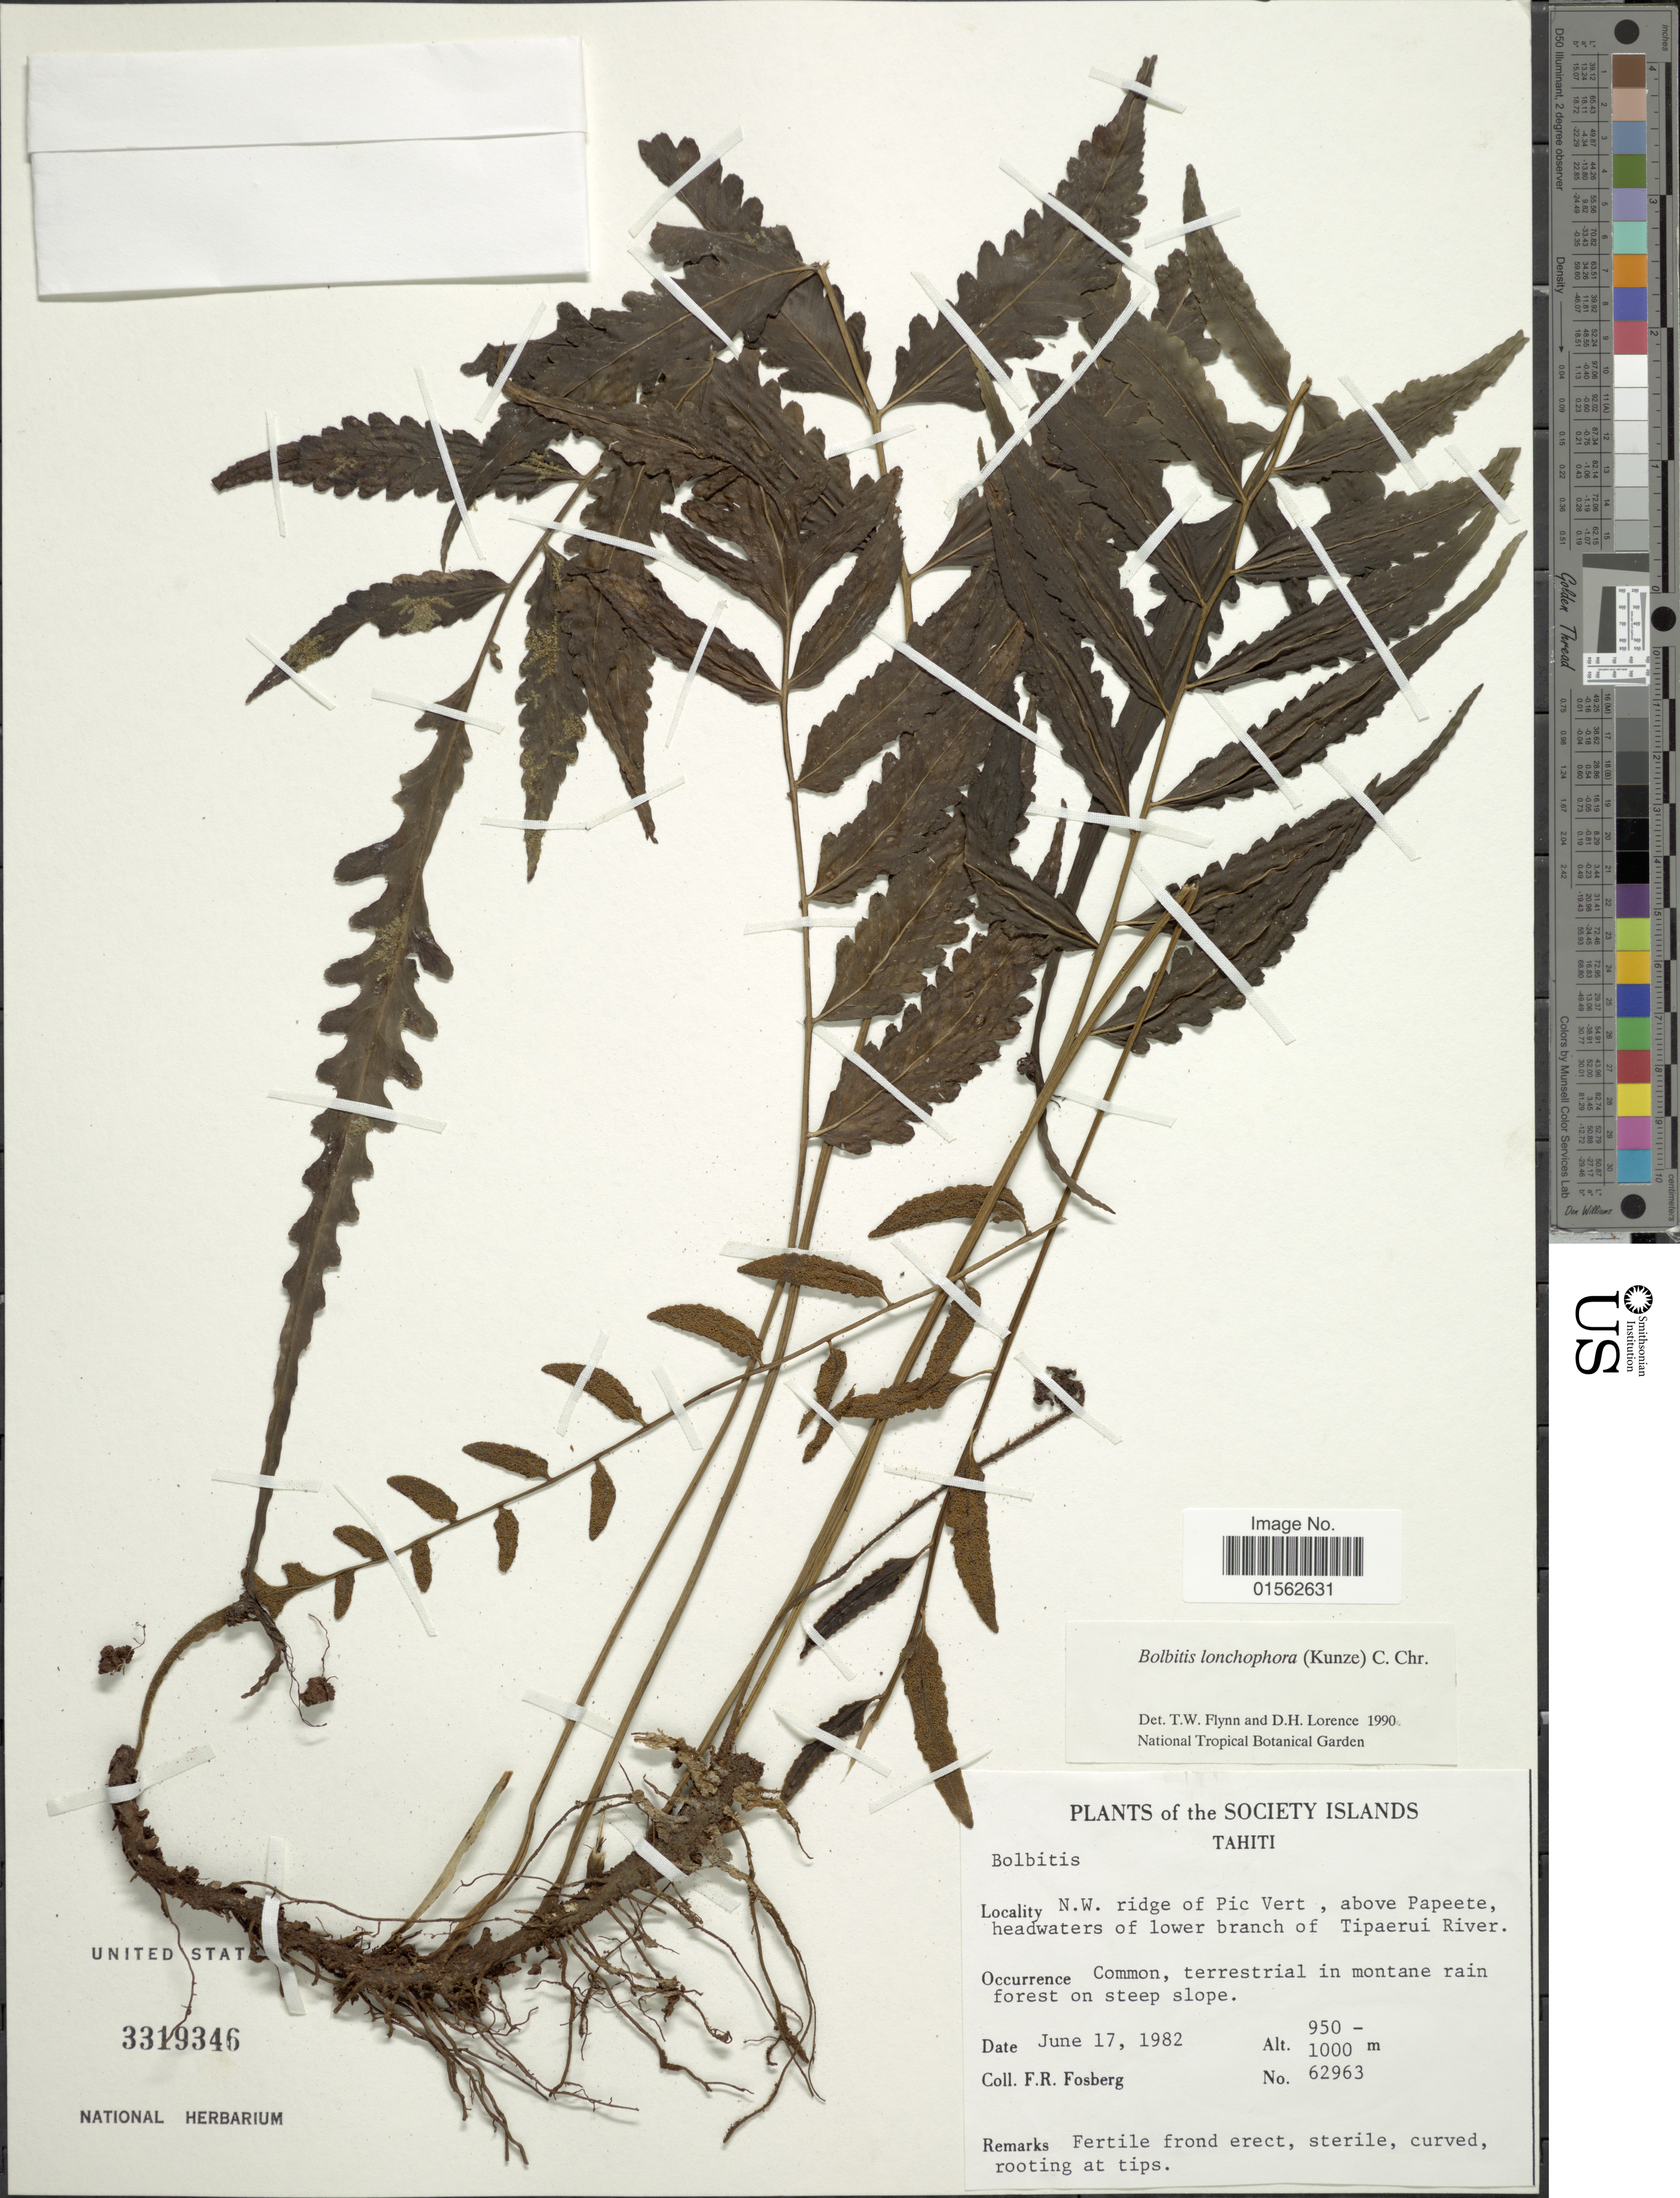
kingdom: Plantae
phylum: Tracheophyta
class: Polypodiopsida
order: Polypodiales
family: Dryopteridaceae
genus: Bolbitis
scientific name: Bolbitis lonchophora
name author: (Fée) C. Chr.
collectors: F. R. Fosberg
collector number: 62963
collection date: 1982-06-17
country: French Polynesia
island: Tahiti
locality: Society Islands, Tahiti, N. W. ridge of Pic Vert, above Papeete, headwaters of lower branch of Tipaerui River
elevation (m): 950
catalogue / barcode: US 3319346